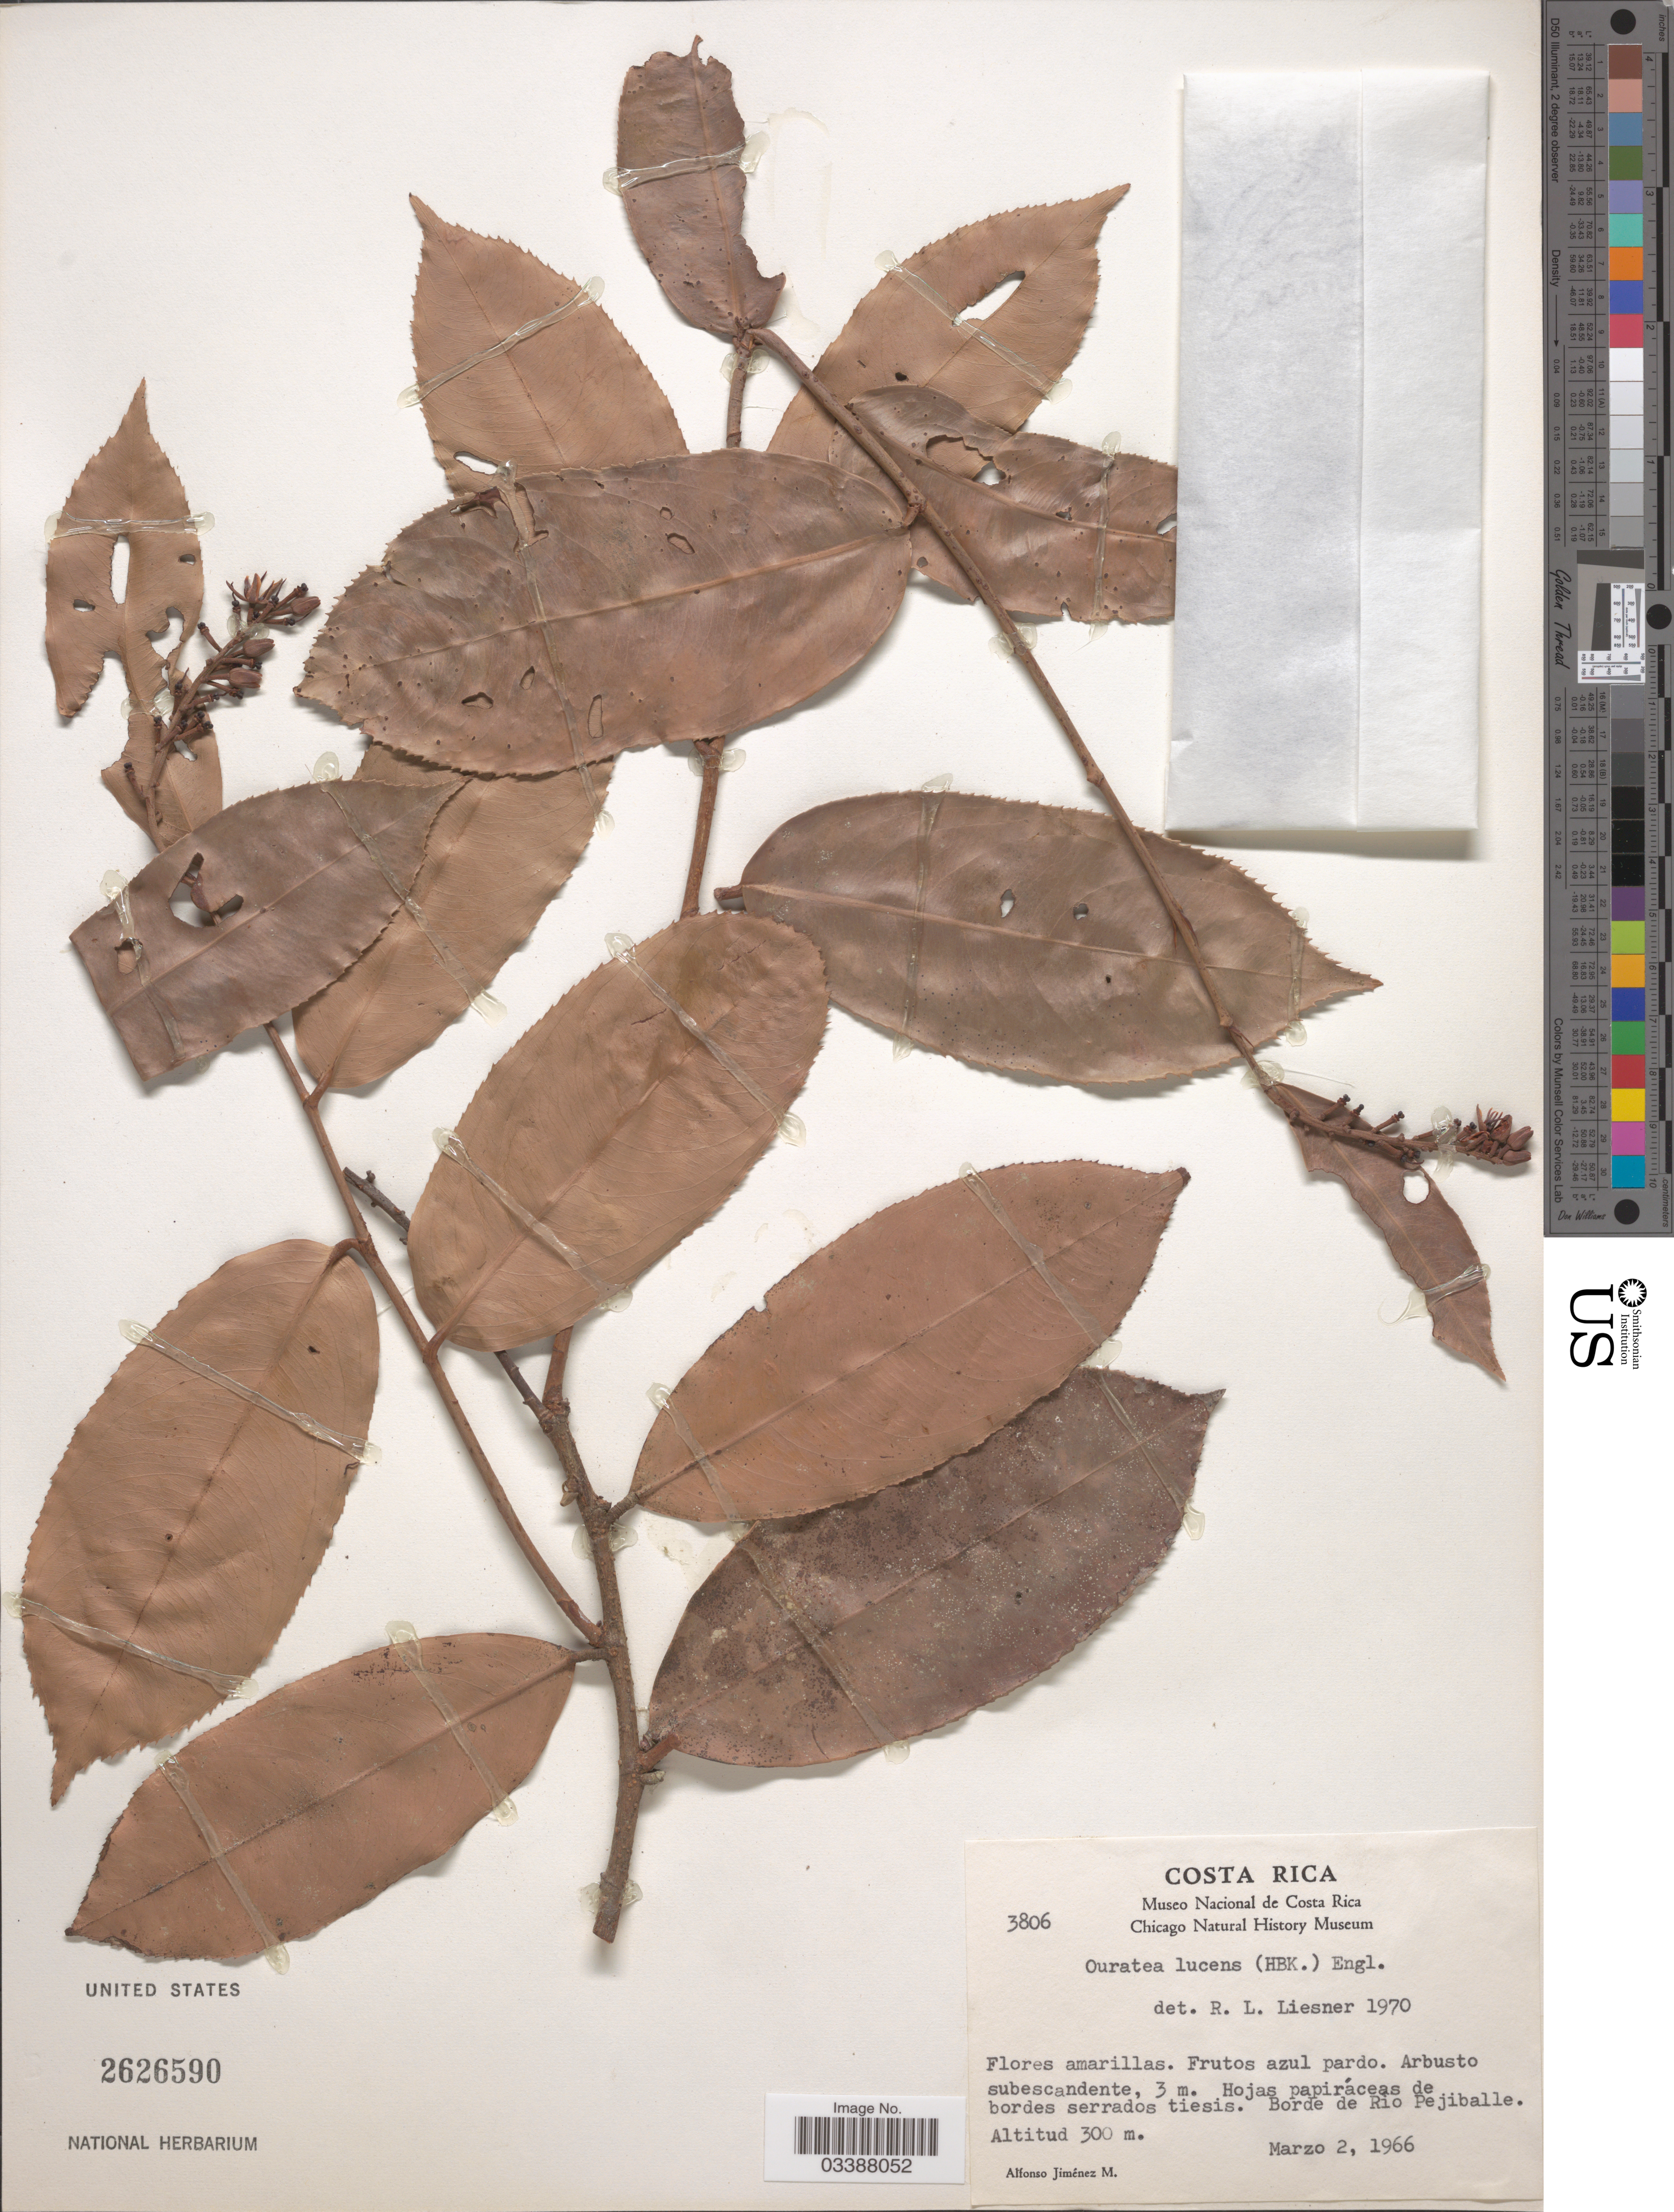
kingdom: Plantae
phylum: Tracheophyta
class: Magnoliopsida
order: Malpighiales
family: Ochnaceae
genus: Ouratea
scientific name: Ouratea lucens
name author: (Kunth) Engl.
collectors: A. Jimenez M.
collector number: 3806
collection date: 1966-03-02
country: Costa Rica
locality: Borde de Rio Pejiballe.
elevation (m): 300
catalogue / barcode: US 2626590